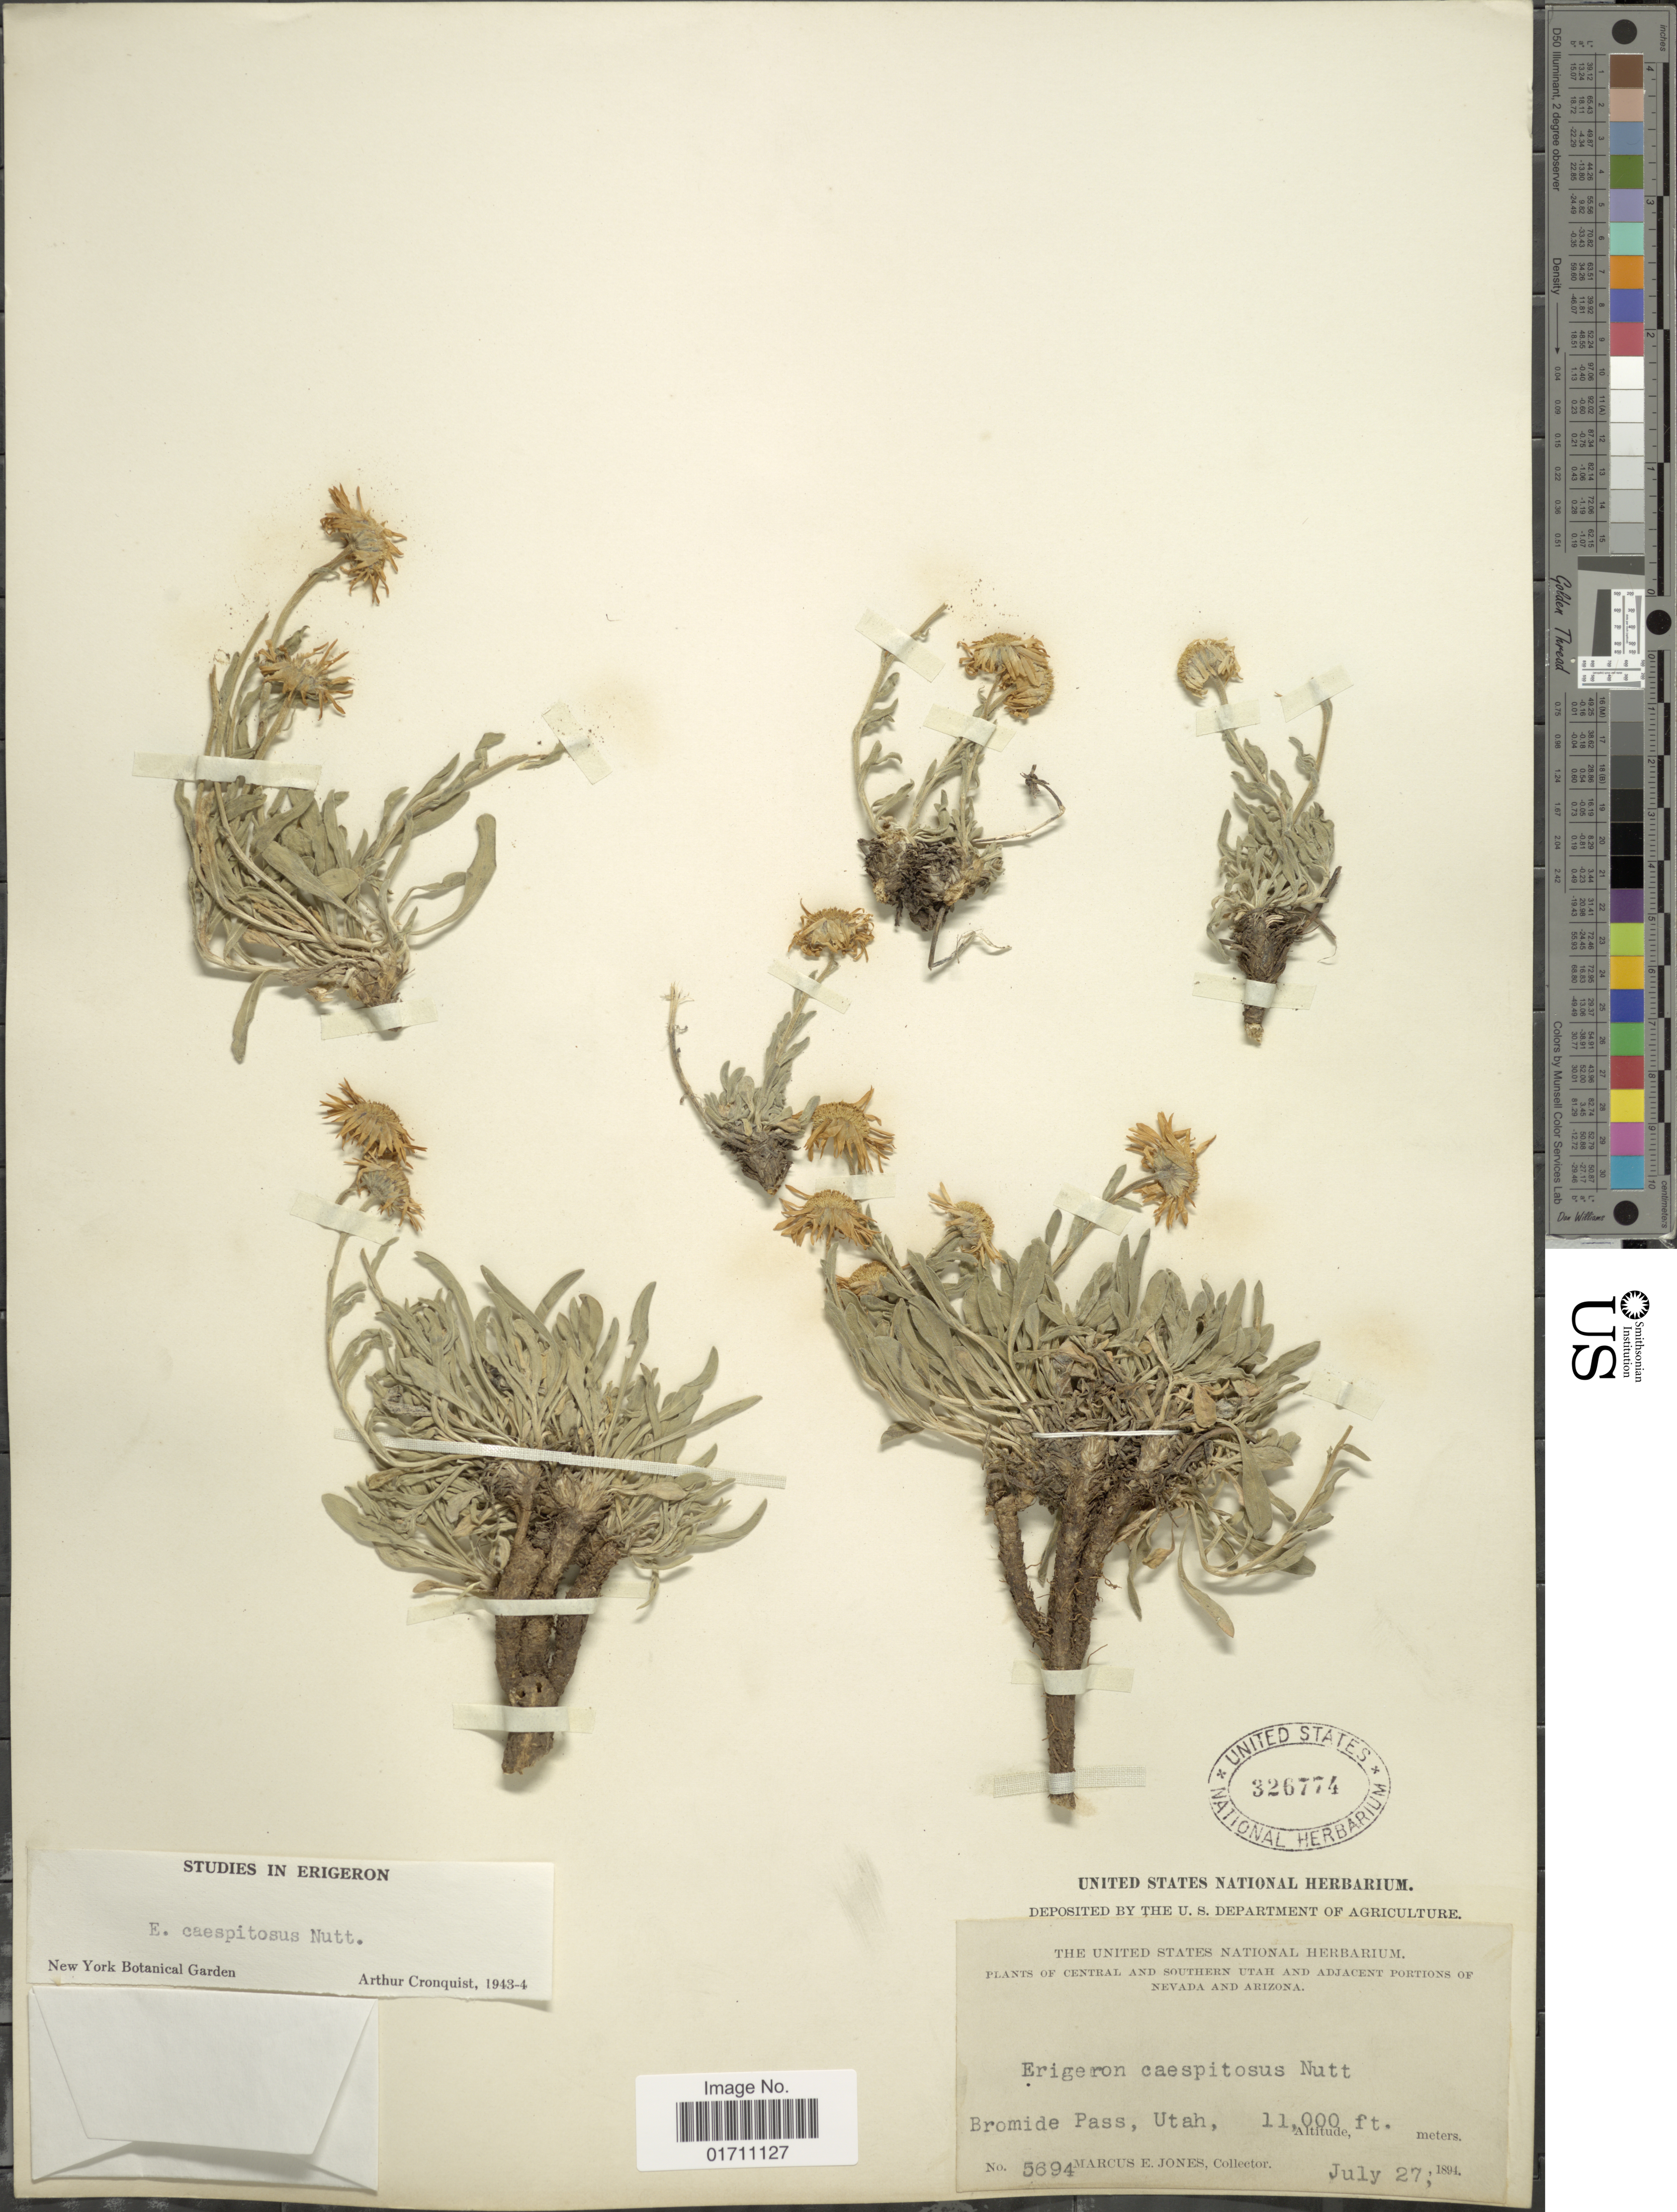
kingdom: Plantae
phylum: Tracheophyta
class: Magnoliopsida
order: Asterales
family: Asteraceae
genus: Erigeron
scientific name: Erigeron caespitosus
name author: Nutt.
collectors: M. E. Jones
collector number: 5694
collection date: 1894-07-27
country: United States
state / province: Utah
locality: Central and Southern Utah and Adjacent portions of Nevada and Arizona, Bromide Pass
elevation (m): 3353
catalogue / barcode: US 326774